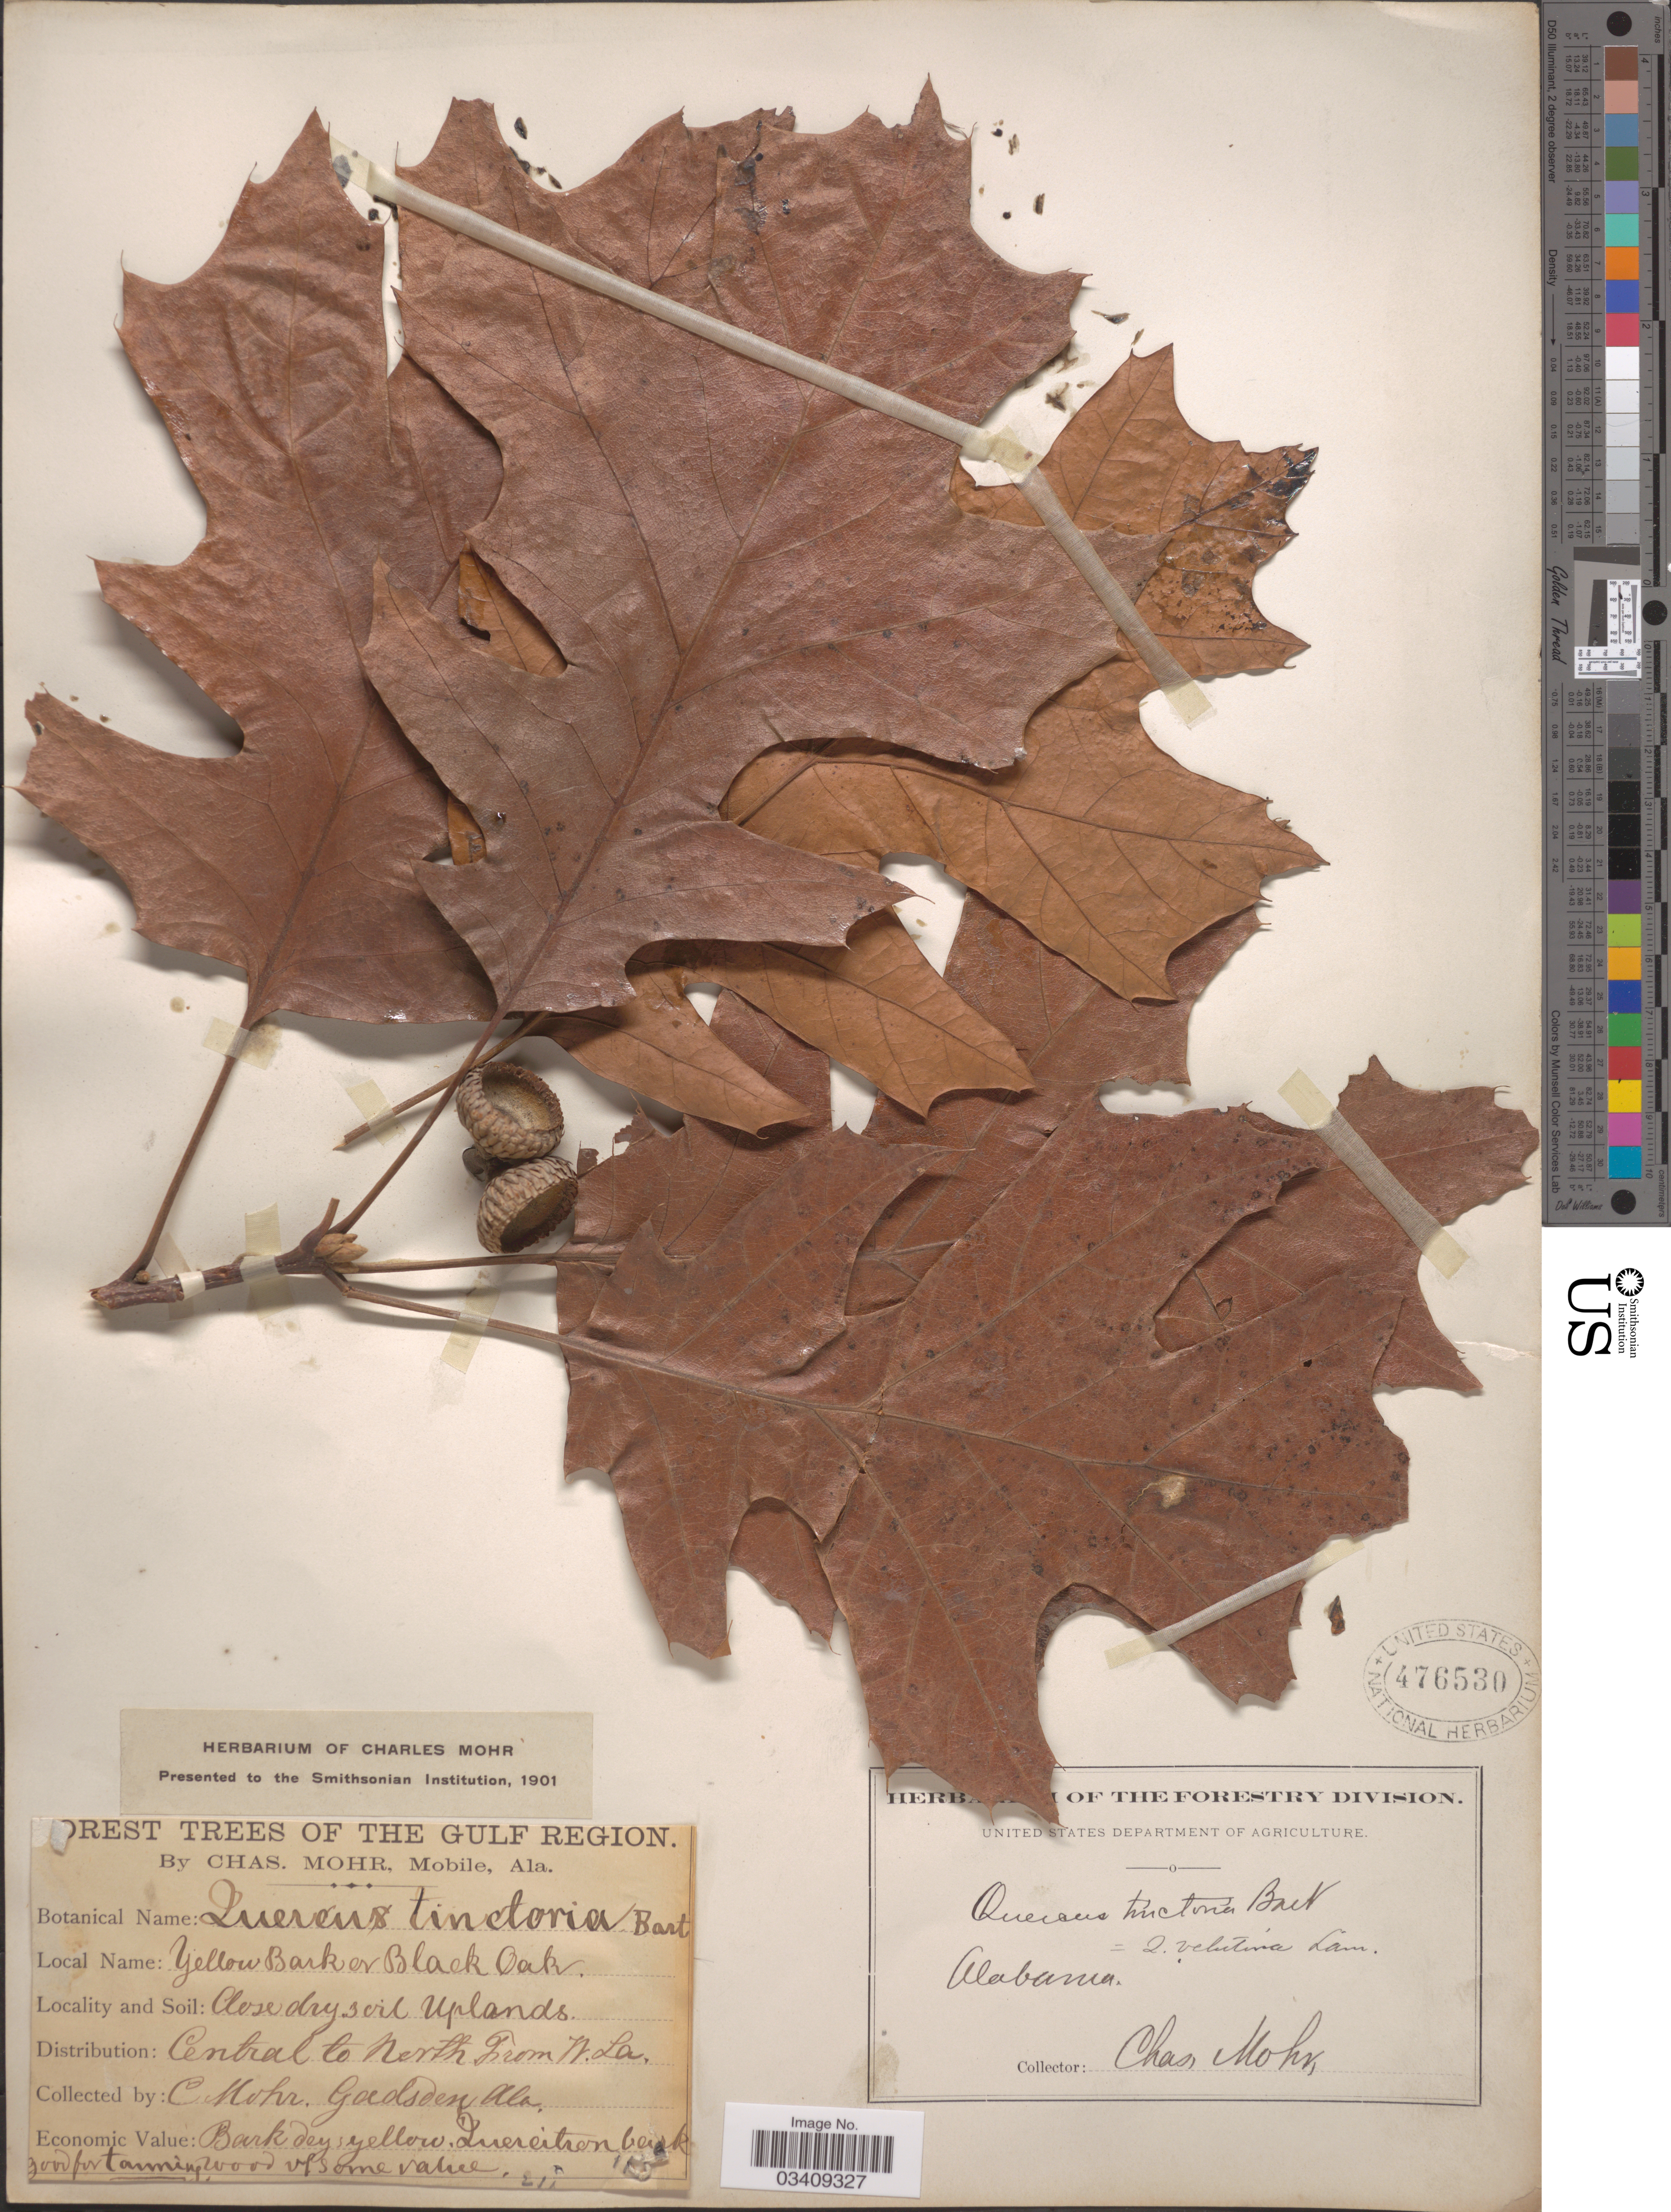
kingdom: Plantae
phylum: Tracheophyta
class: Magnoliopsida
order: Fagales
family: Fagaceae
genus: Quercus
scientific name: Quercus velutina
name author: Lam.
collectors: Mohr, C. T. (herbarium)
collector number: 211?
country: United States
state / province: Alabama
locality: Gadsen. The Gulf Region. Central to North from W. La.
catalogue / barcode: US 476530